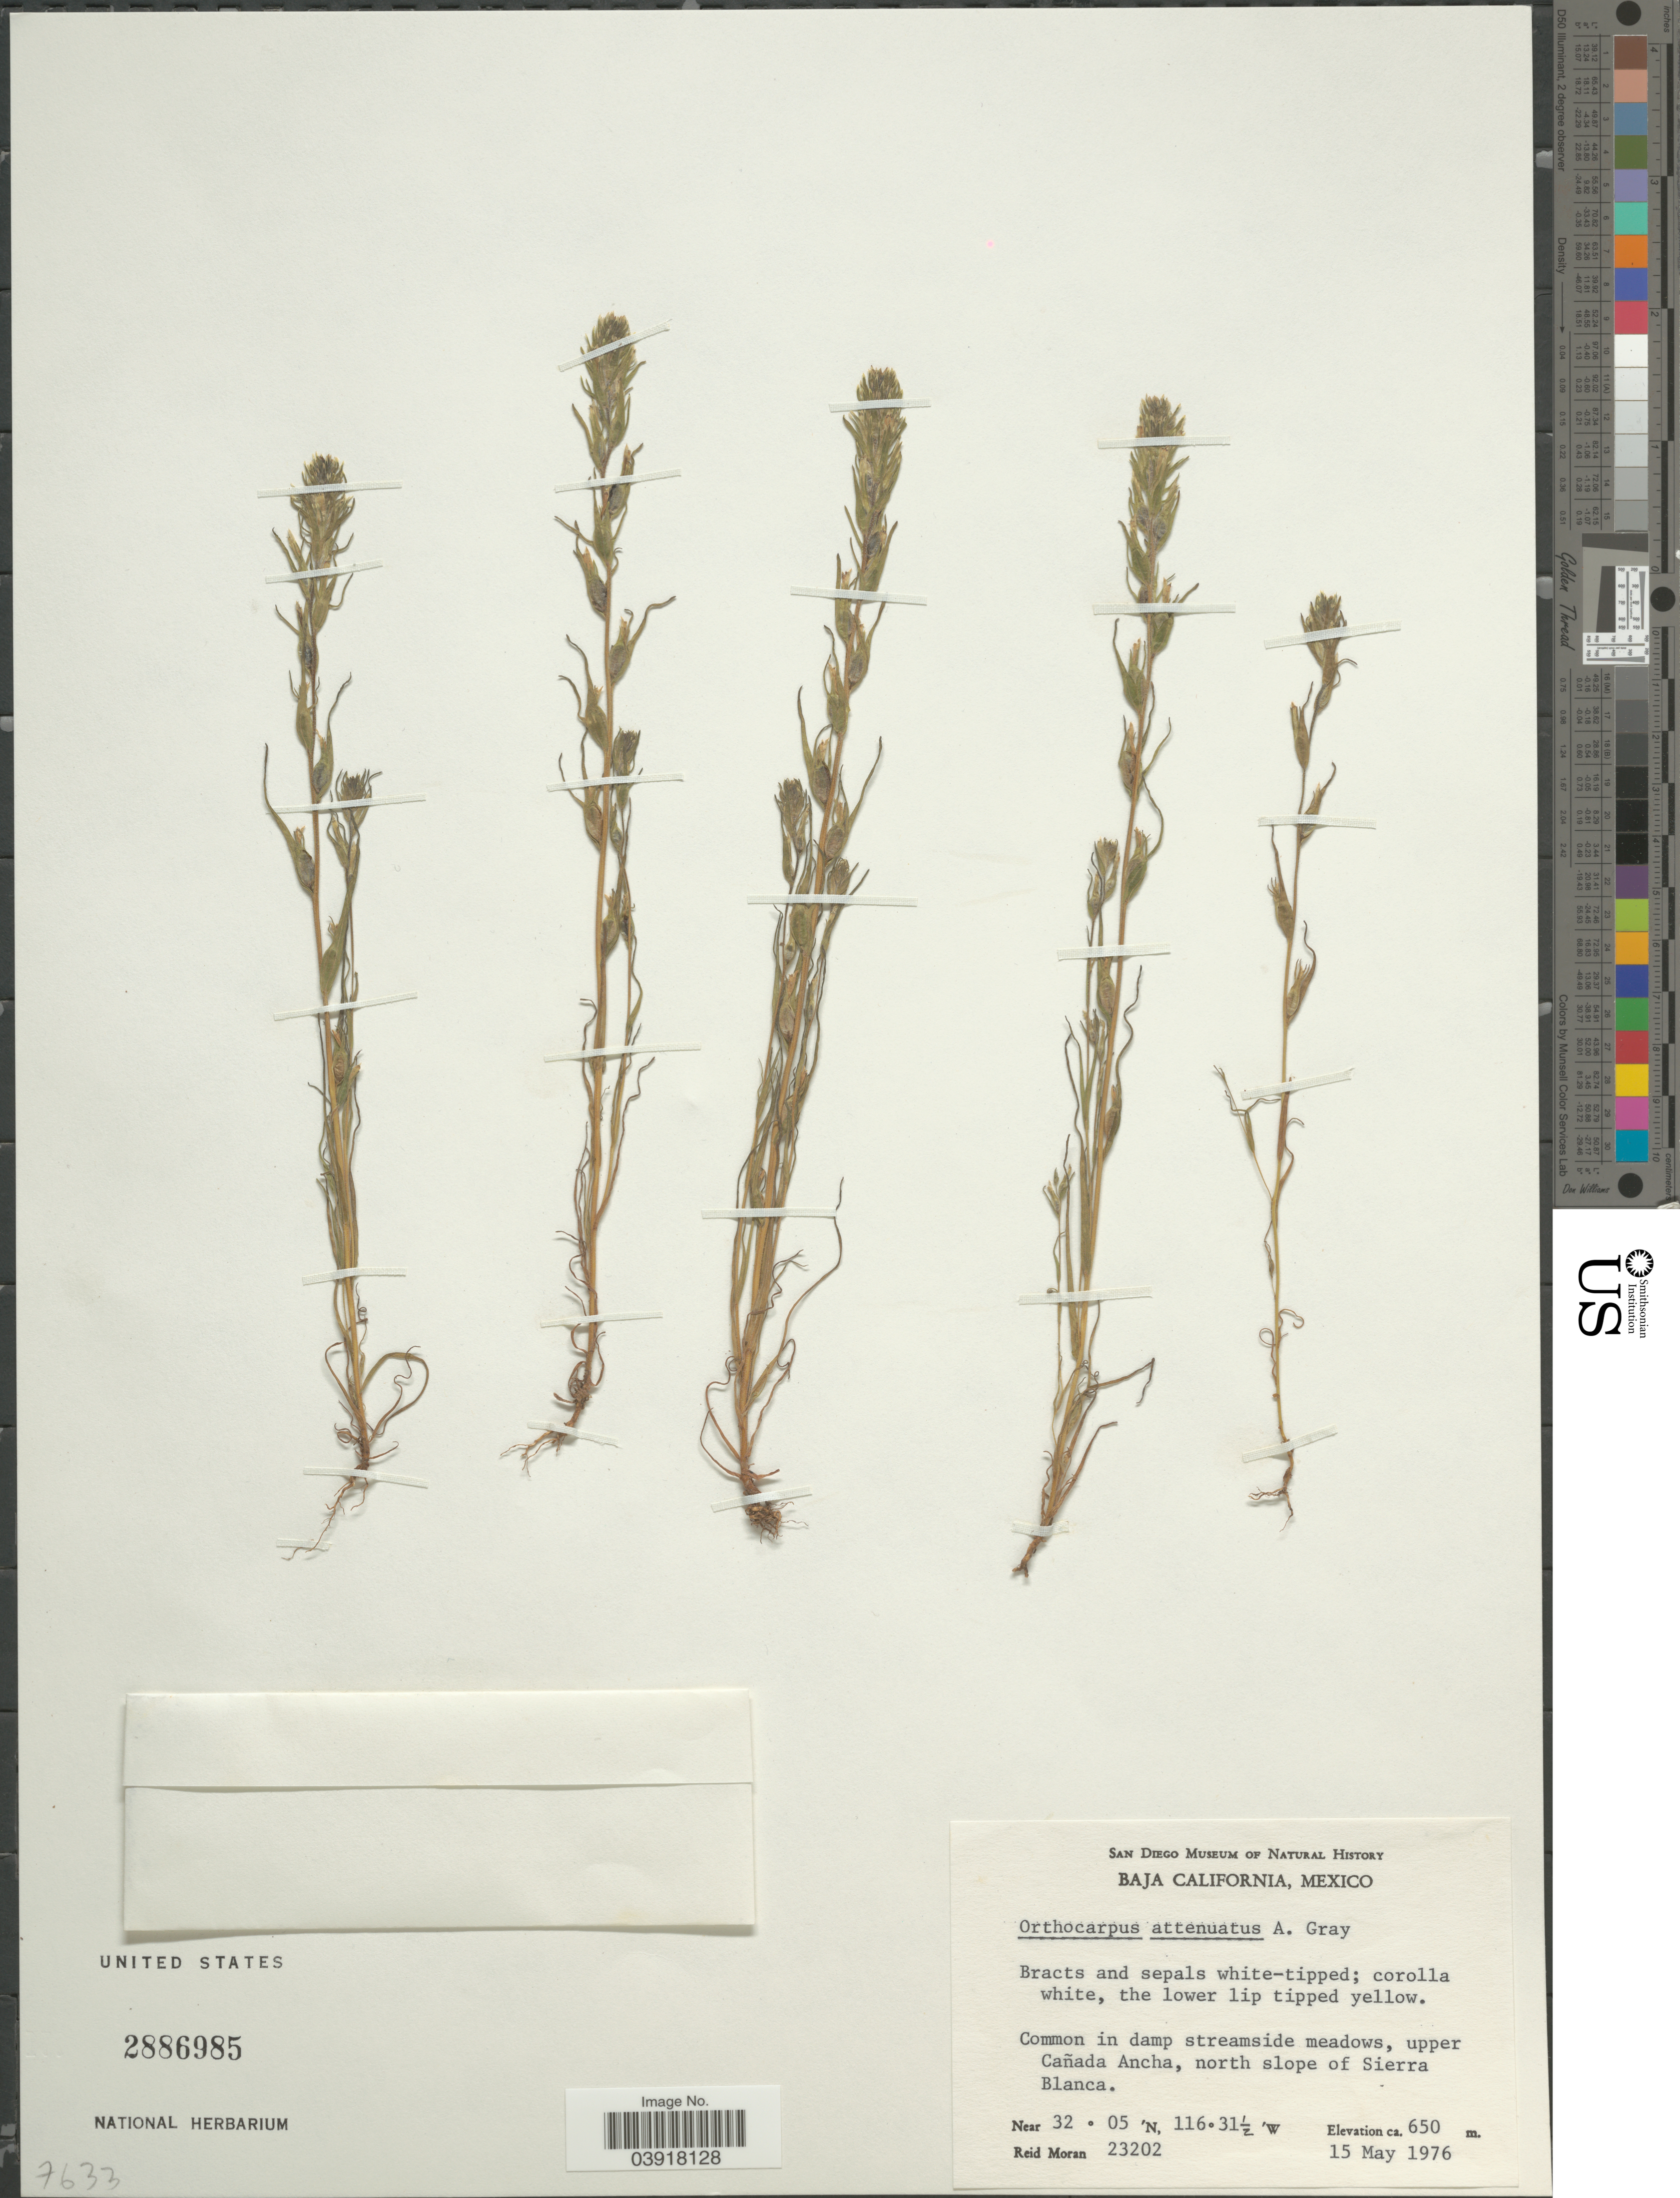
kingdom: Plantae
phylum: Tracheophyta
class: Magnoliopsida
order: Lamiales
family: Orobanchaceae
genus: Orthocarpus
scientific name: Orthocarpus attenuatus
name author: A. Gray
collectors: R. Moran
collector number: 23202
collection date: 1976-05-15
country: Mexico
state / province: Baja California Norte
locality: Common in damp streamside meadows, upper Cañada Ancha, north slope of Sierra Blanca.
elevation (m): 650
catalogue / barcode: US 2886985